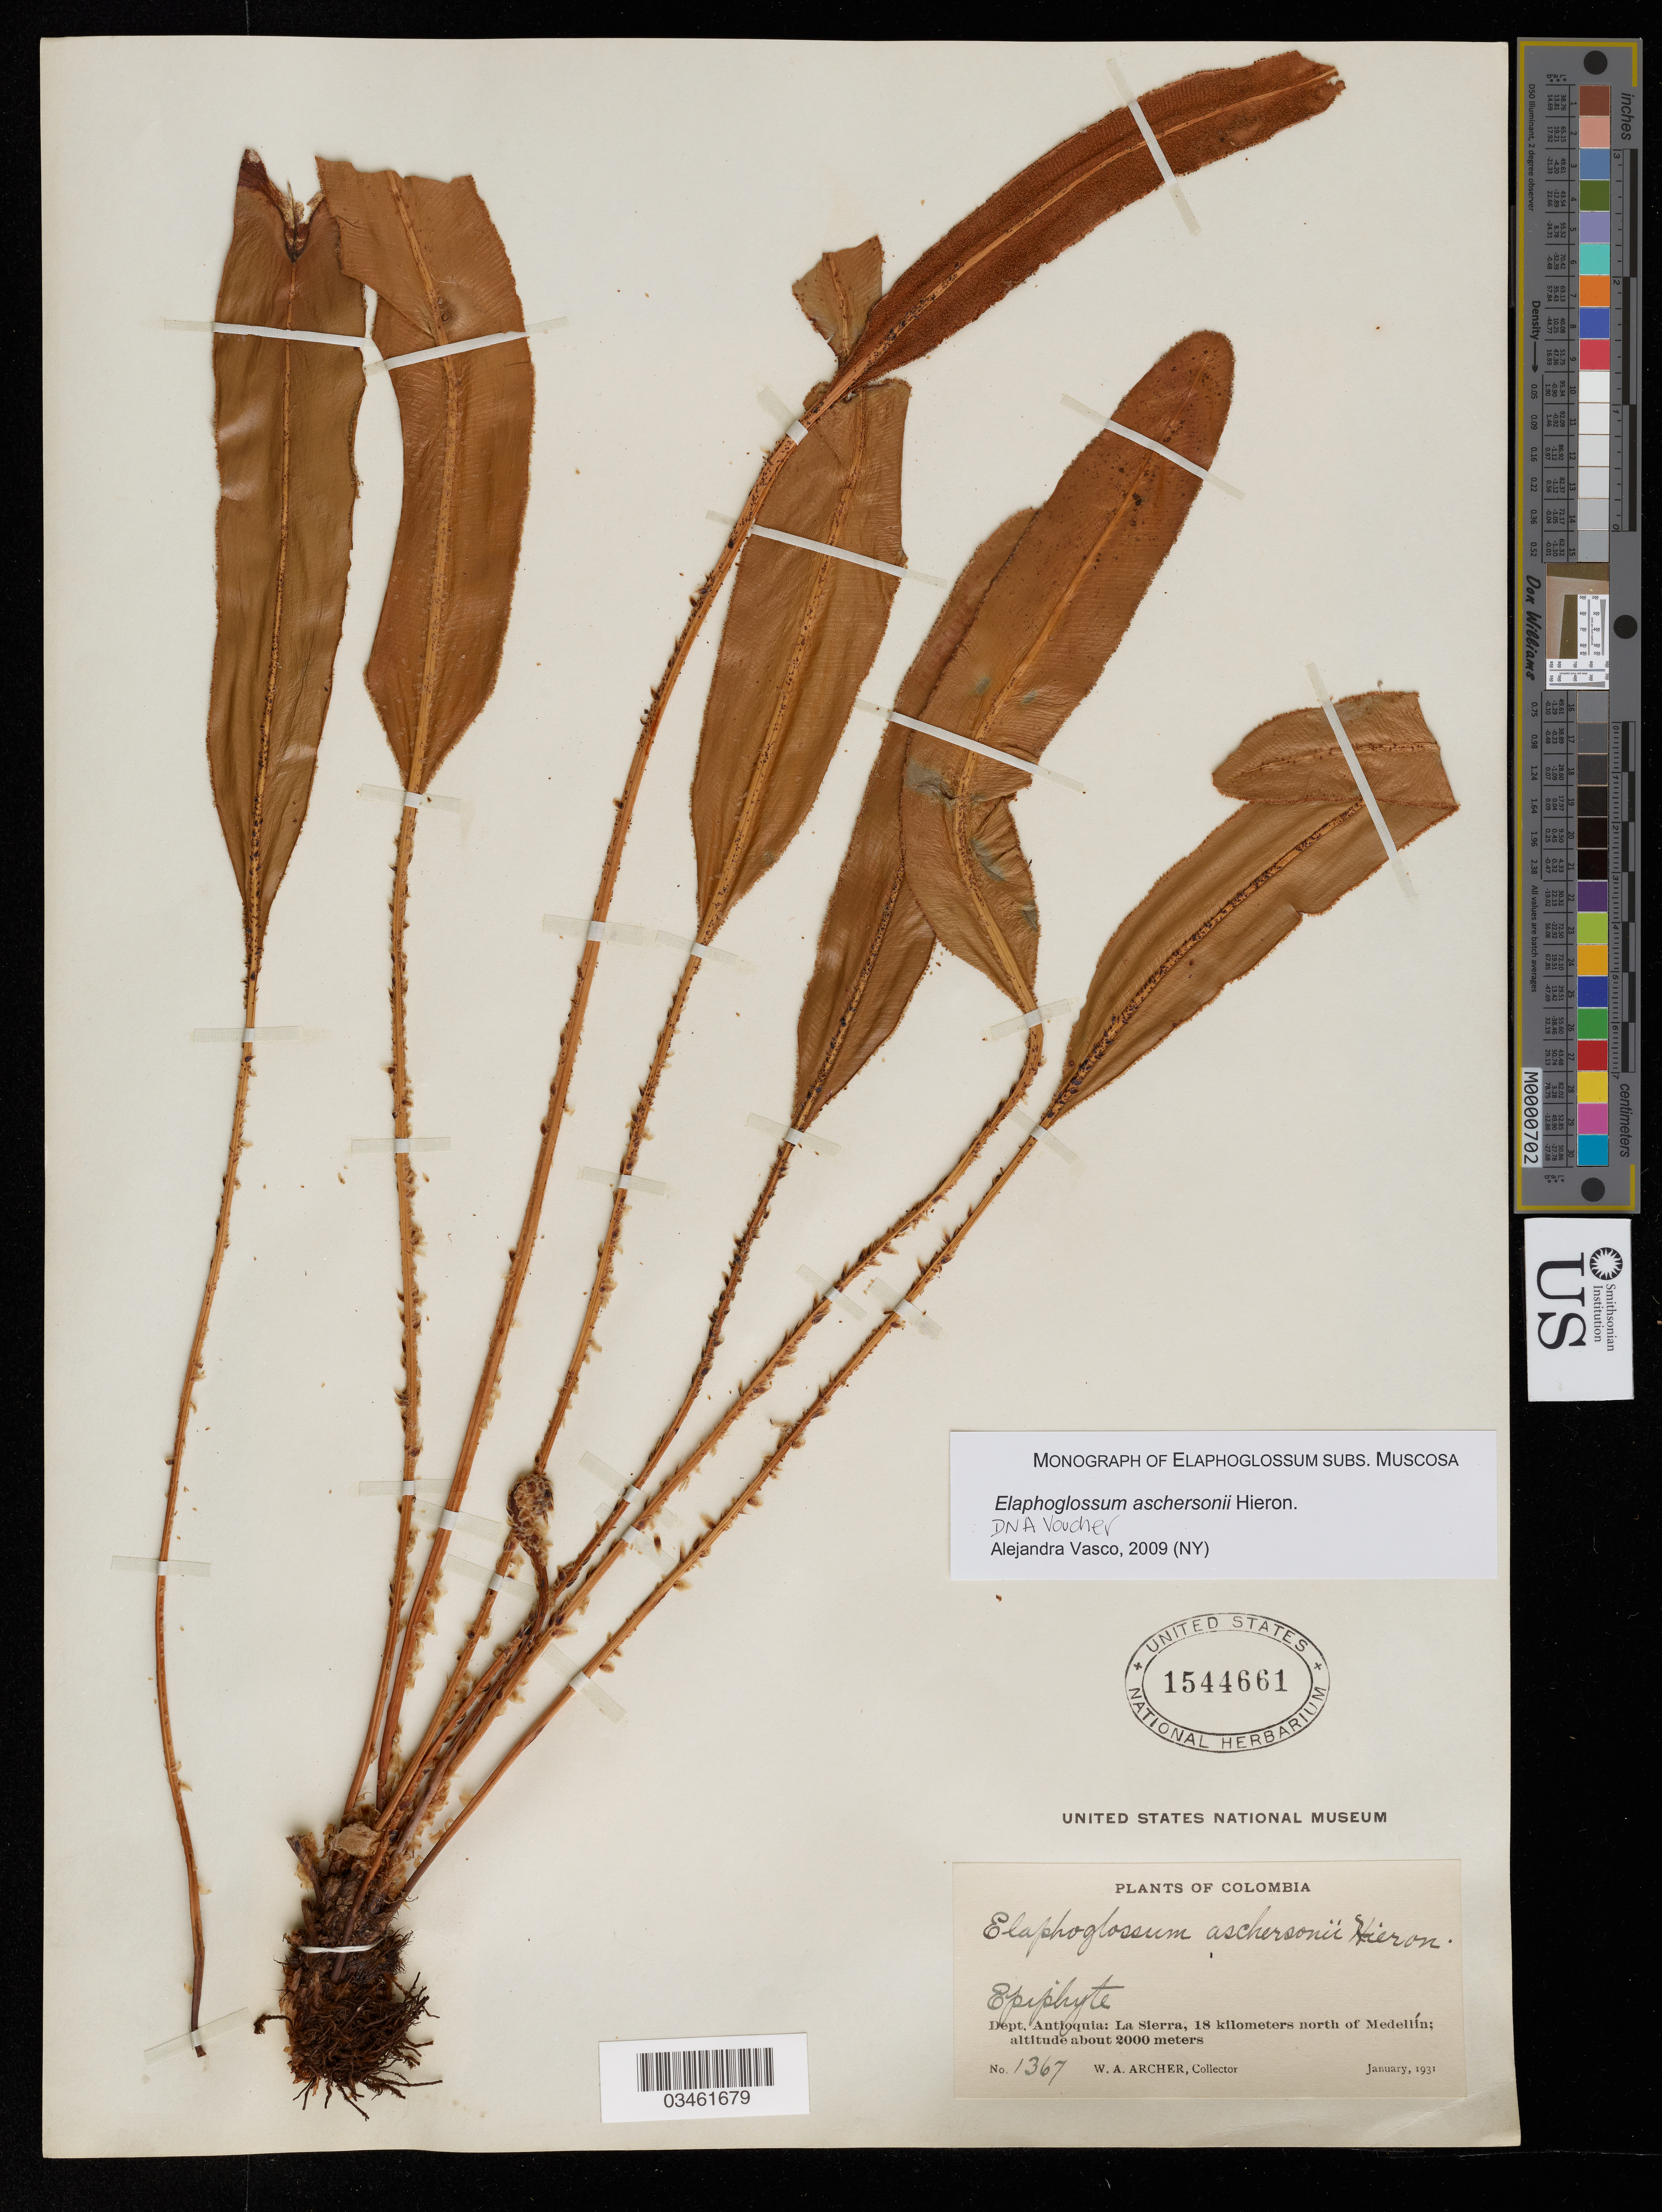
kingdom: Plantae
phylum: Tracheophyta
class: Polypodiopsida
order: Polypodiales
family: Dryopteridaceae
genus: Elaphoglossum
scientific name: Elaphoglossum aschersonii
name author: Hieron.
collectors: W. Archer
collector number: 1367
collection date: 1931-01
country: Colombia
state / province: Antioquia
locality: Dept. Antioquia: La Sierra, 18 kilometers north of Medellín.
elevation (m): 2000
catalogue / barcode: US 1544661